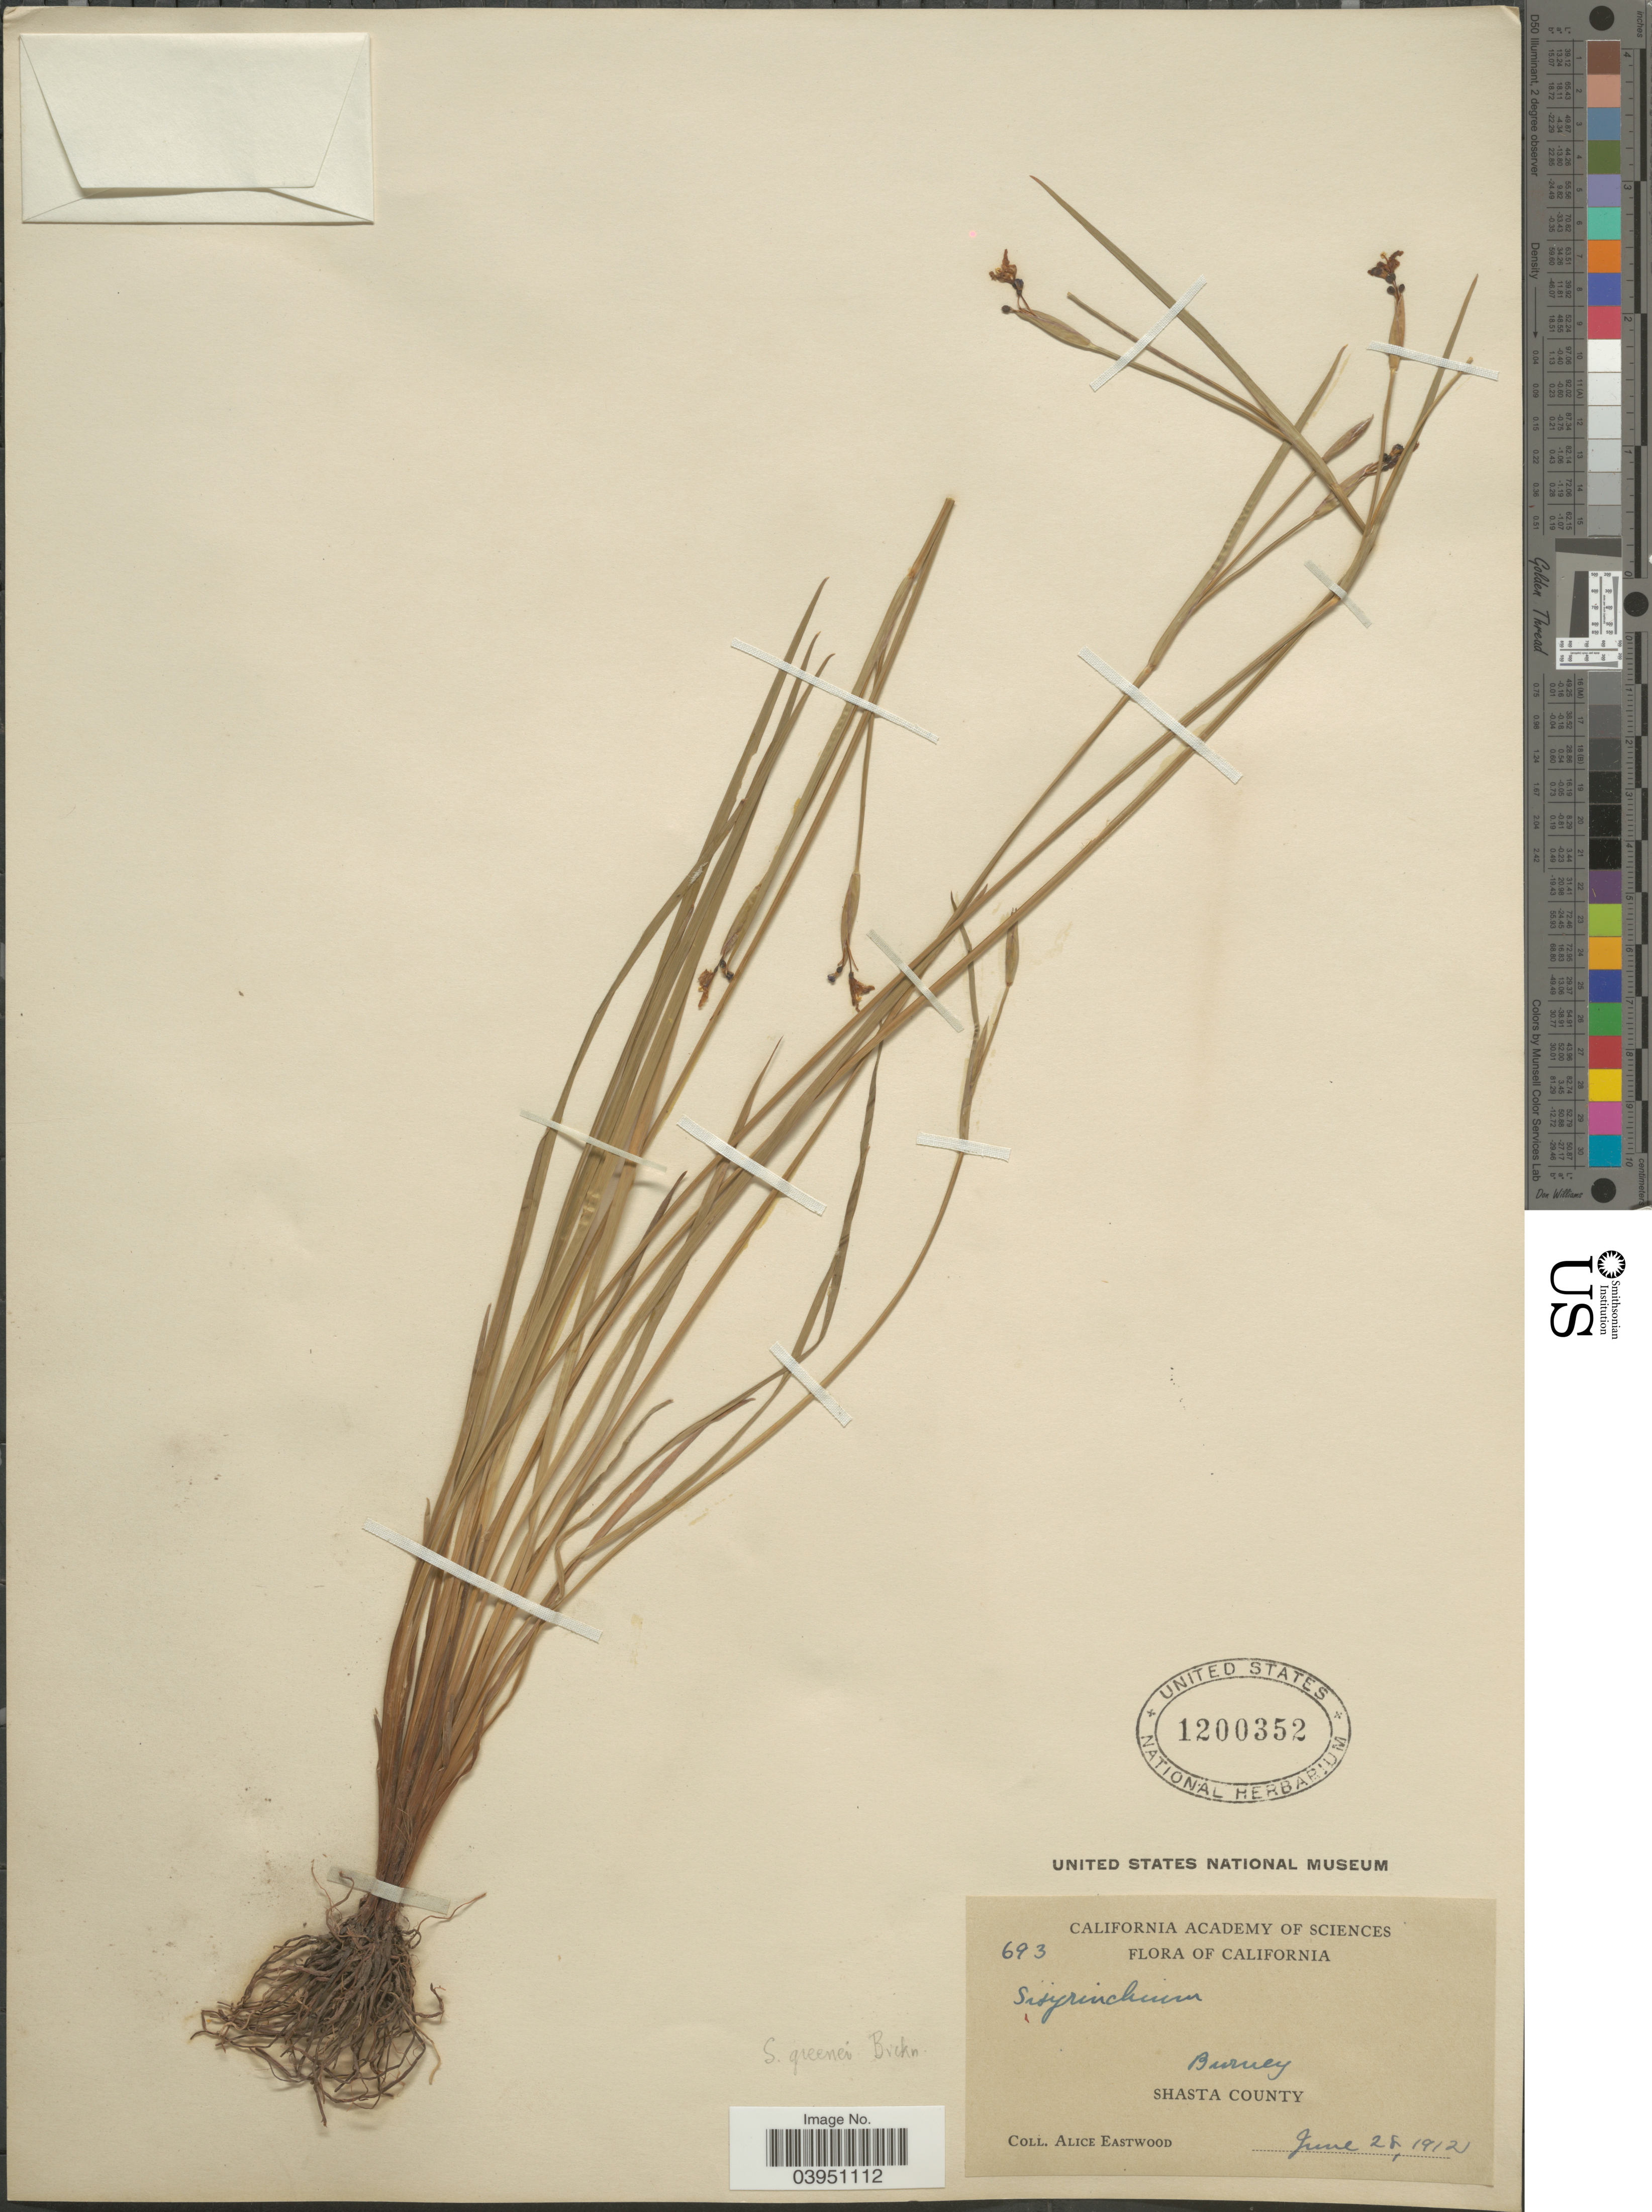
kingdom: Plantae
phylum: Tracheophyta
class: Liliopsida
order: Asparagales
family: Iridaceae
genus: Sisyrinchium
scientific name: Sisyrinchium greenei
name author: E.P. Bicknell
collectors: A. Eastwood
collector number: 693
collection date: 1912-06-28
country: United States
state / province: California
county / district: Shasta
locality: Burney. Shasta County.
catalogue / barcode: US 1200352